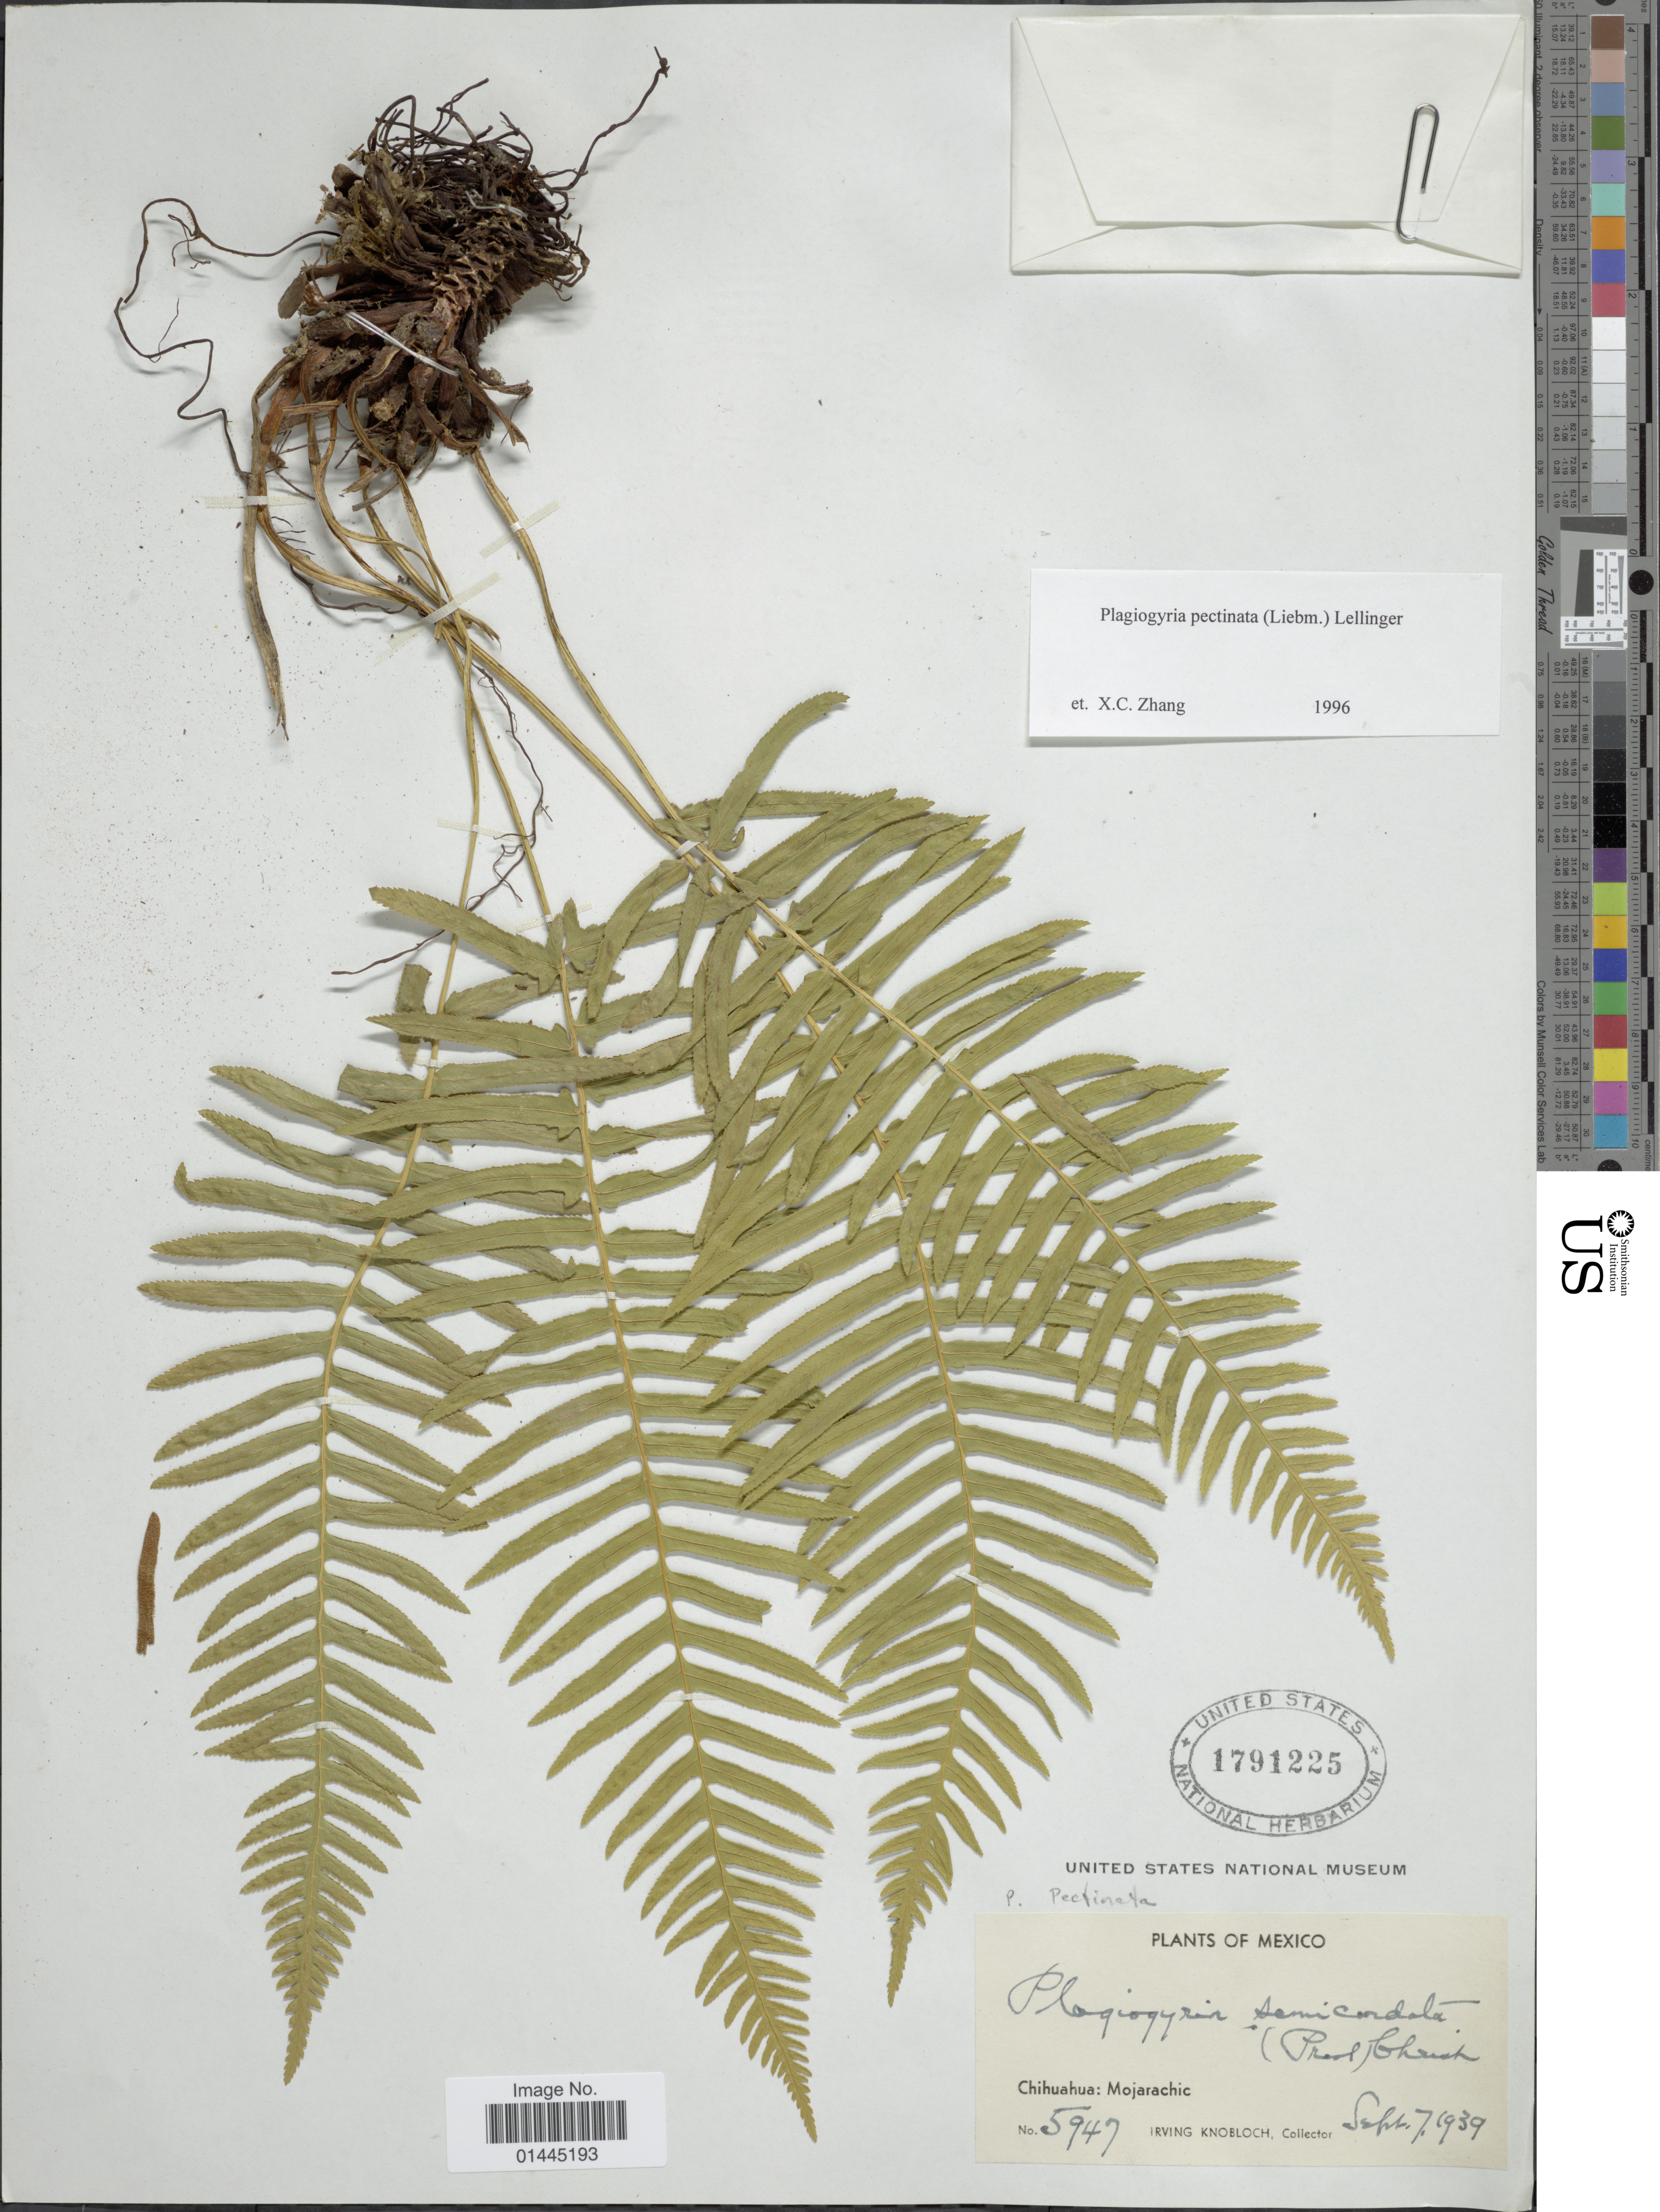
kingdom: Plantae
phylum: Tracheophyta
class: Polypodiopsida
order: Cyatheales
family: Plagiogyriaceae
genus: Plagiogyria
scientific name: Plagiogyria pectinata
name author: (Liebm.) Lellinger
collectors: I. W. Knobloch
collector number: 5947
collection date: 1939-09-07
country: Mexico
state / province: Chihuahua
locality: Mojarachic.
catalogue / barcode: US 1791225